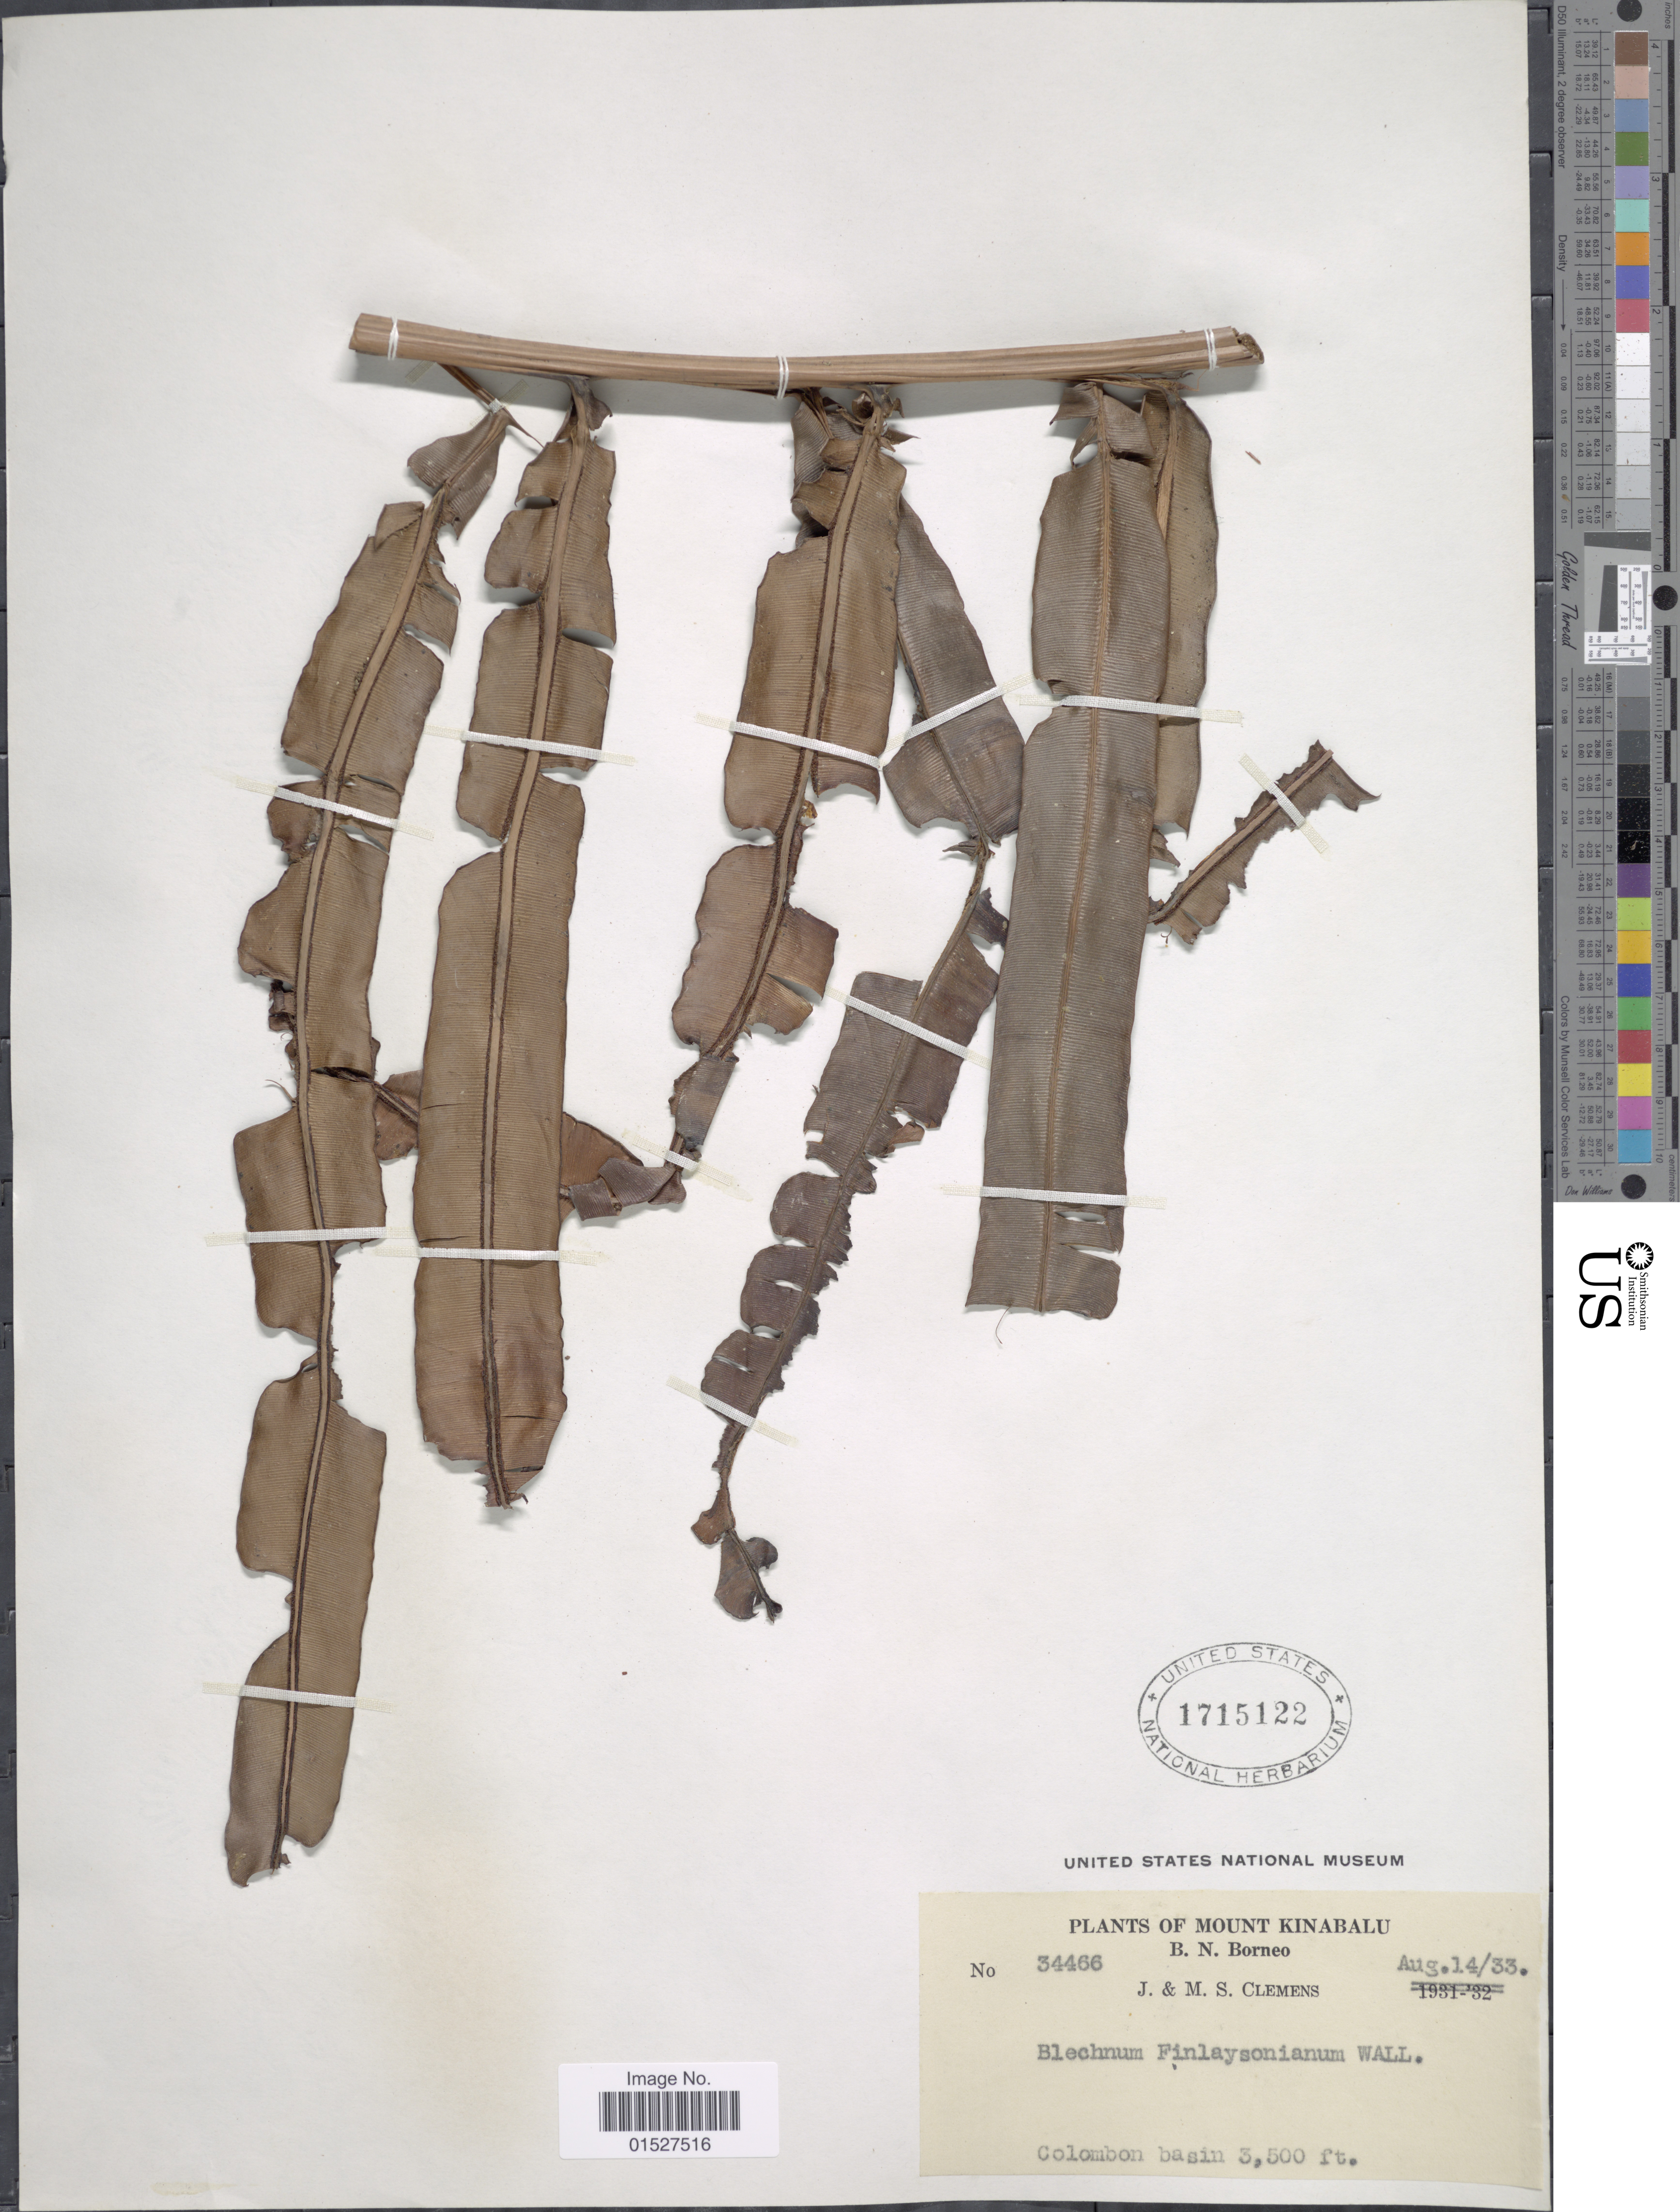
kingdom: Plantae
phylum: Tracheophyta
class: Polypodiopsida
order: Polypodiales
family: Blechnaceae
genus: Blechnum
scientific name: Blechnum finlaysonianum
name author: Wall.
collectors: J. Clemens & M. S. Clemens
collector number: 34466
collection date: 1933-08-14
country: Malaysia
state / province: Sabah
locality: Mount Kinabalu. B. N. Borneo. Colombon basin.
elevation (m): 1067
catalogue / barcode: US 1715122